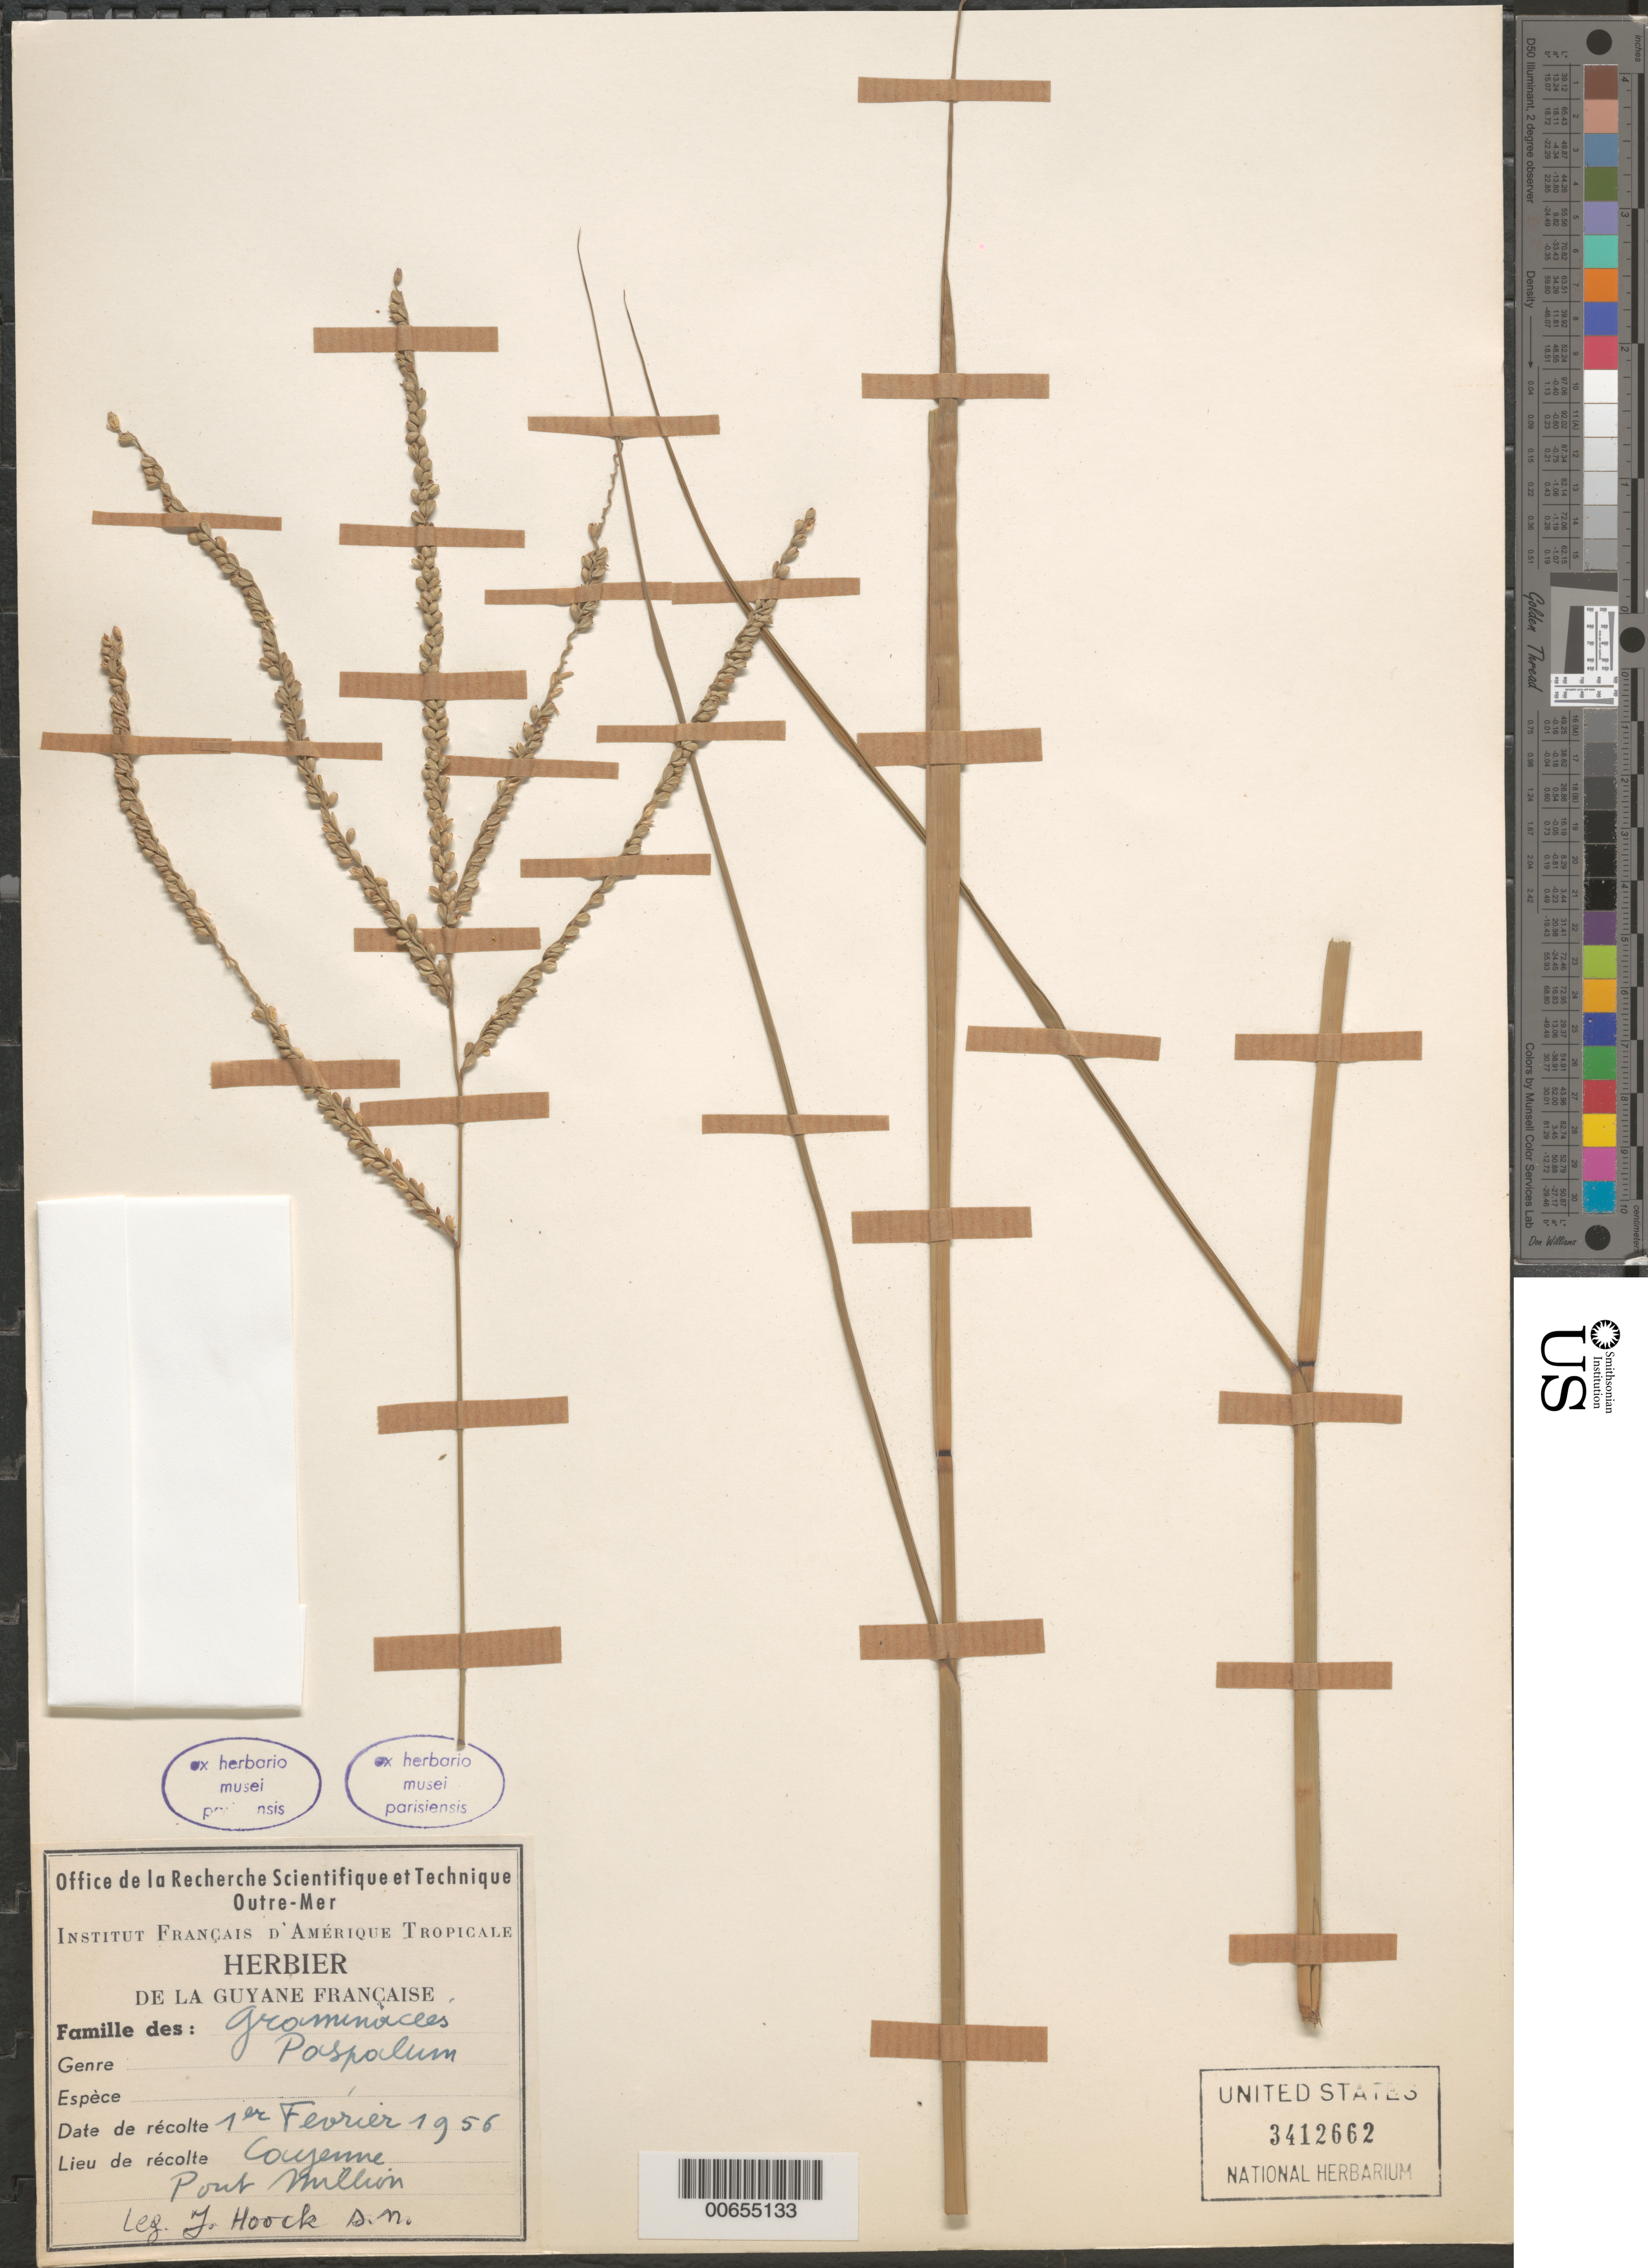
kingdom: Plantae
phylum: Tracheophyta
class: Liliopsida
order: Poales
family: Poaceae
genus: Paspalum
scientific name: Paspalum sp.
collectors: J. Hoock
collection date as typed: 1-Feb-56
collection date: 1956-02-01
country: French Guiana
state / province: Cayenne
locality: Cayenne, pont Million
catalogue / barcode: US 3412662